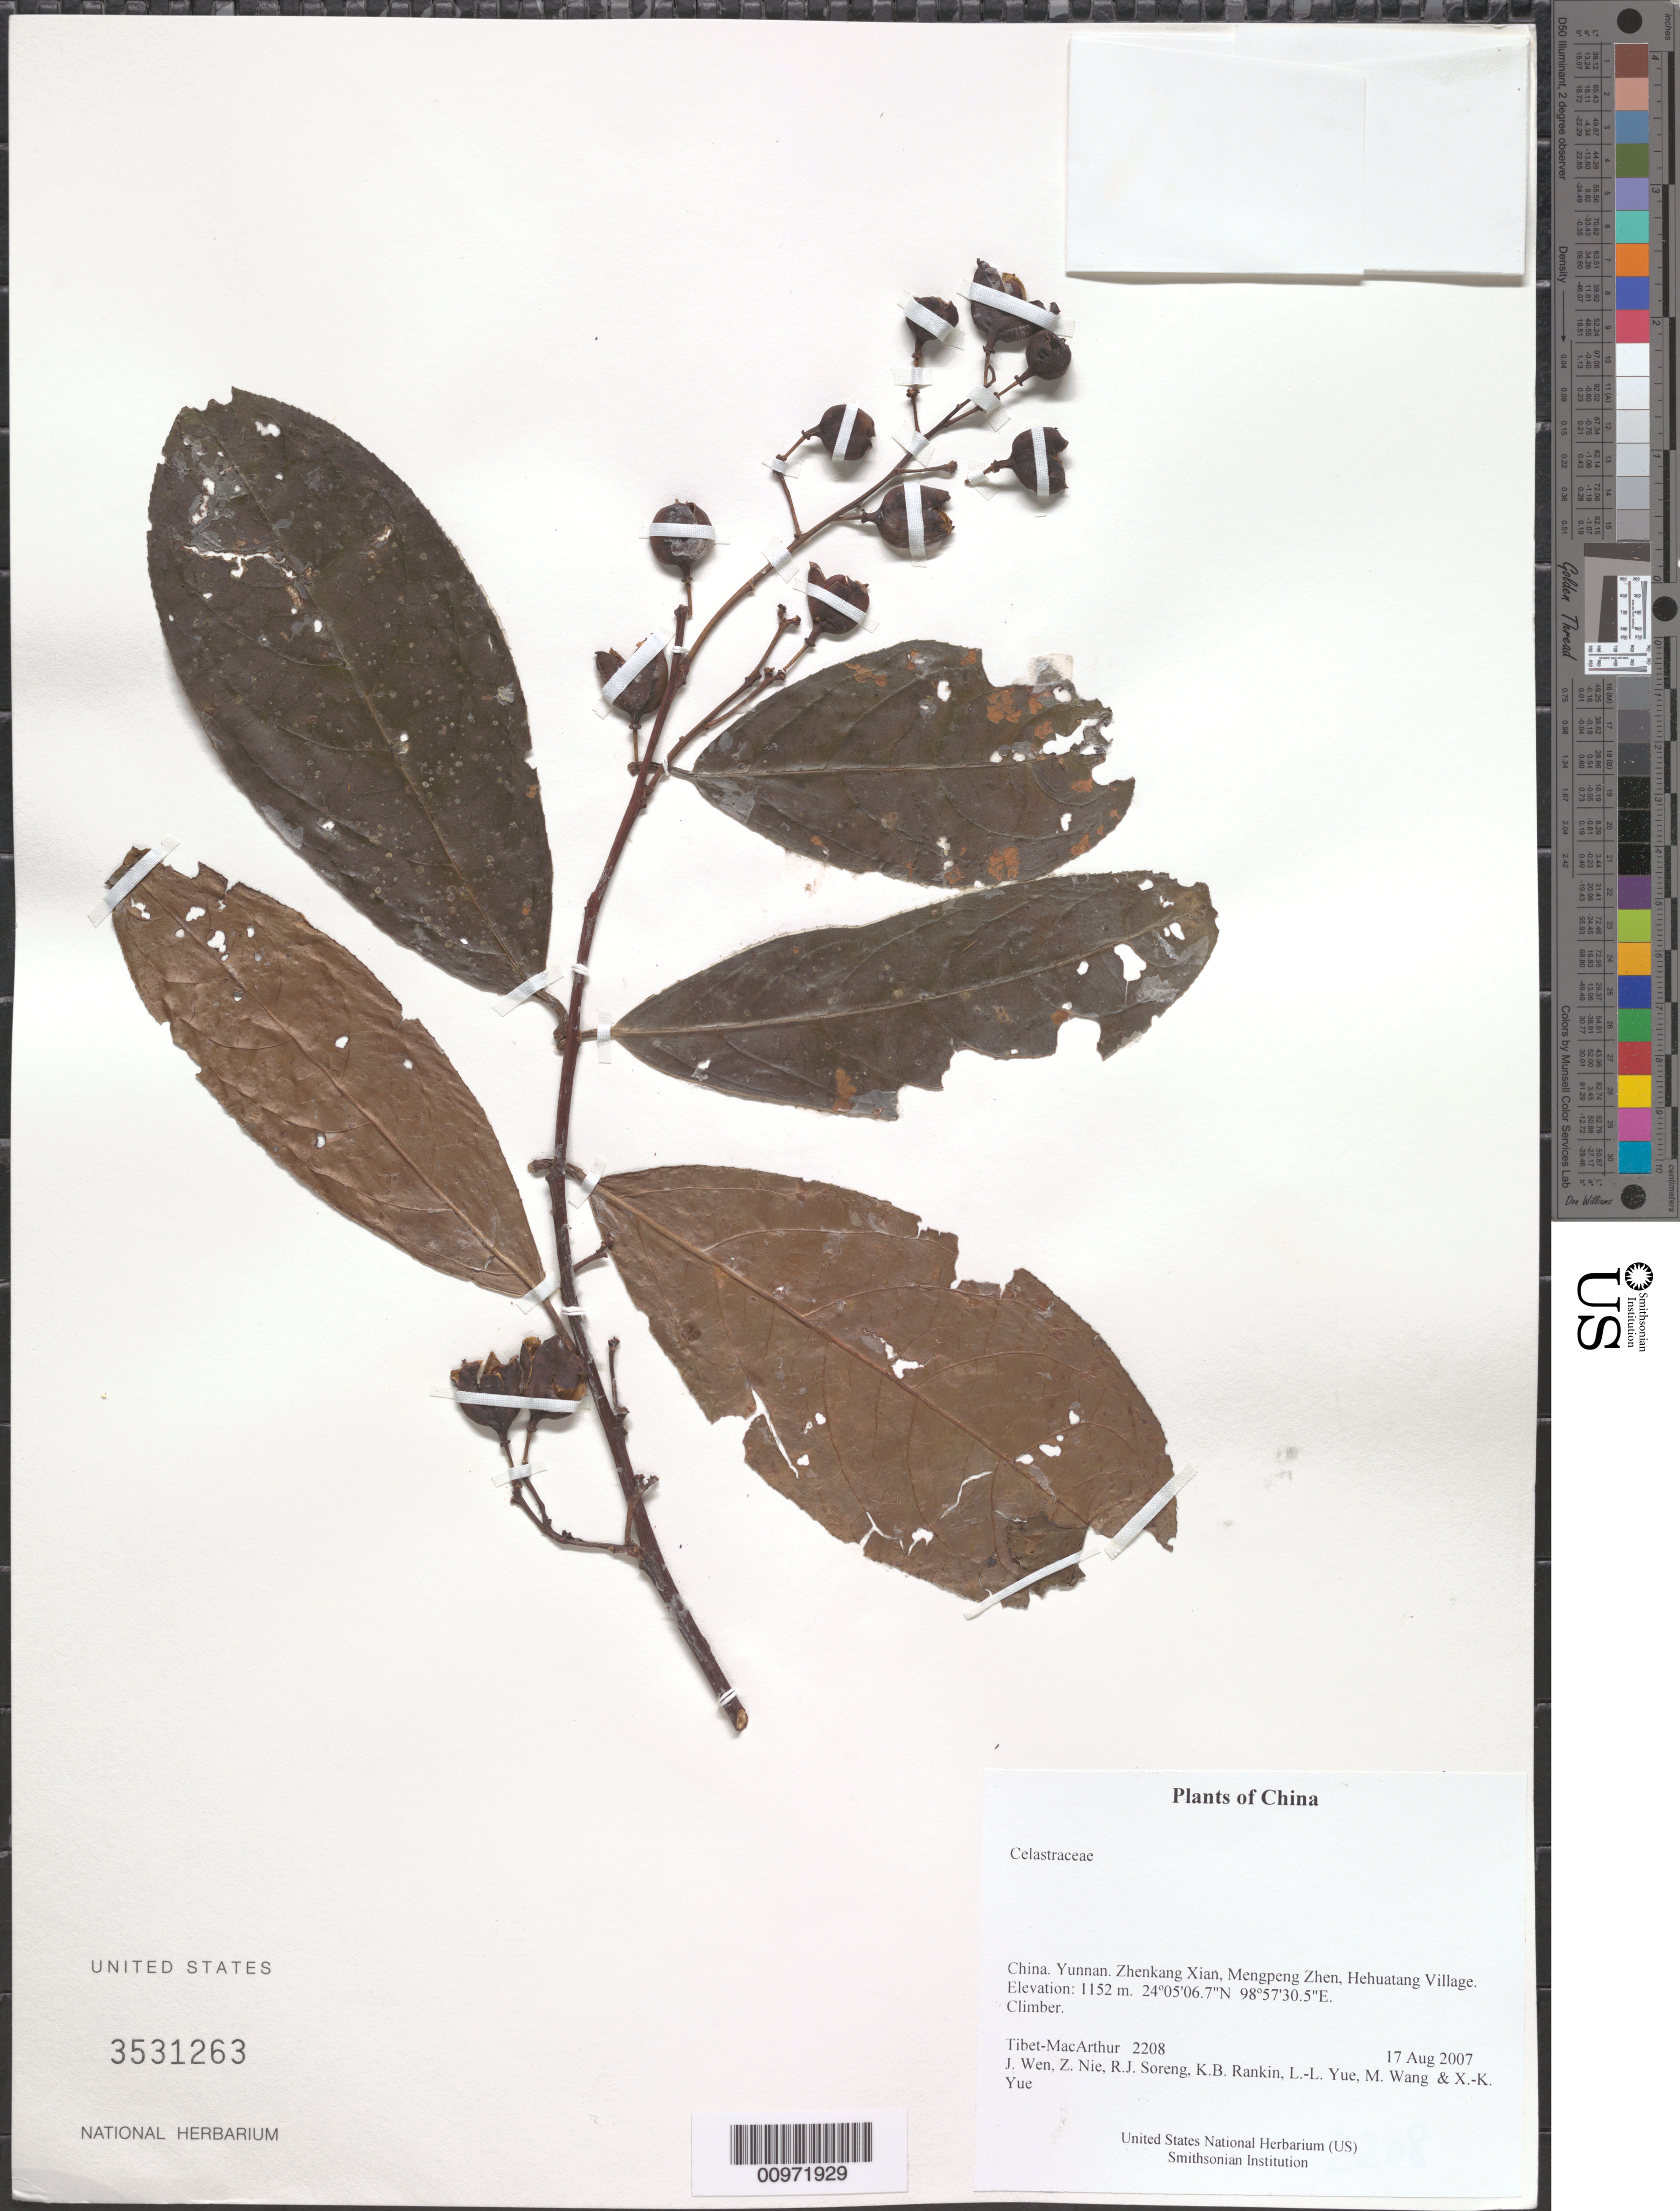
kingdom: Plantae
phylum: Tracheophyta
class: Magnoliopsida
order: Celastrales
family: Celastraceae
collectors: Tibet-MacArthur, J. Wen, Z. Nie, R. J. Soreng, K. Rankin, L. Yue, M. Wang & X. Yue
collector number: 2208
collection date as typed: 17 Aug 2007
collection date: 2007-08-17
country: China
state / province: Yunnan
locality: Zhenkang Xian, Mengpeng Zhen, Hehuatang Village.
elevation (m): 1152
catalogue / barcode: US 3531263